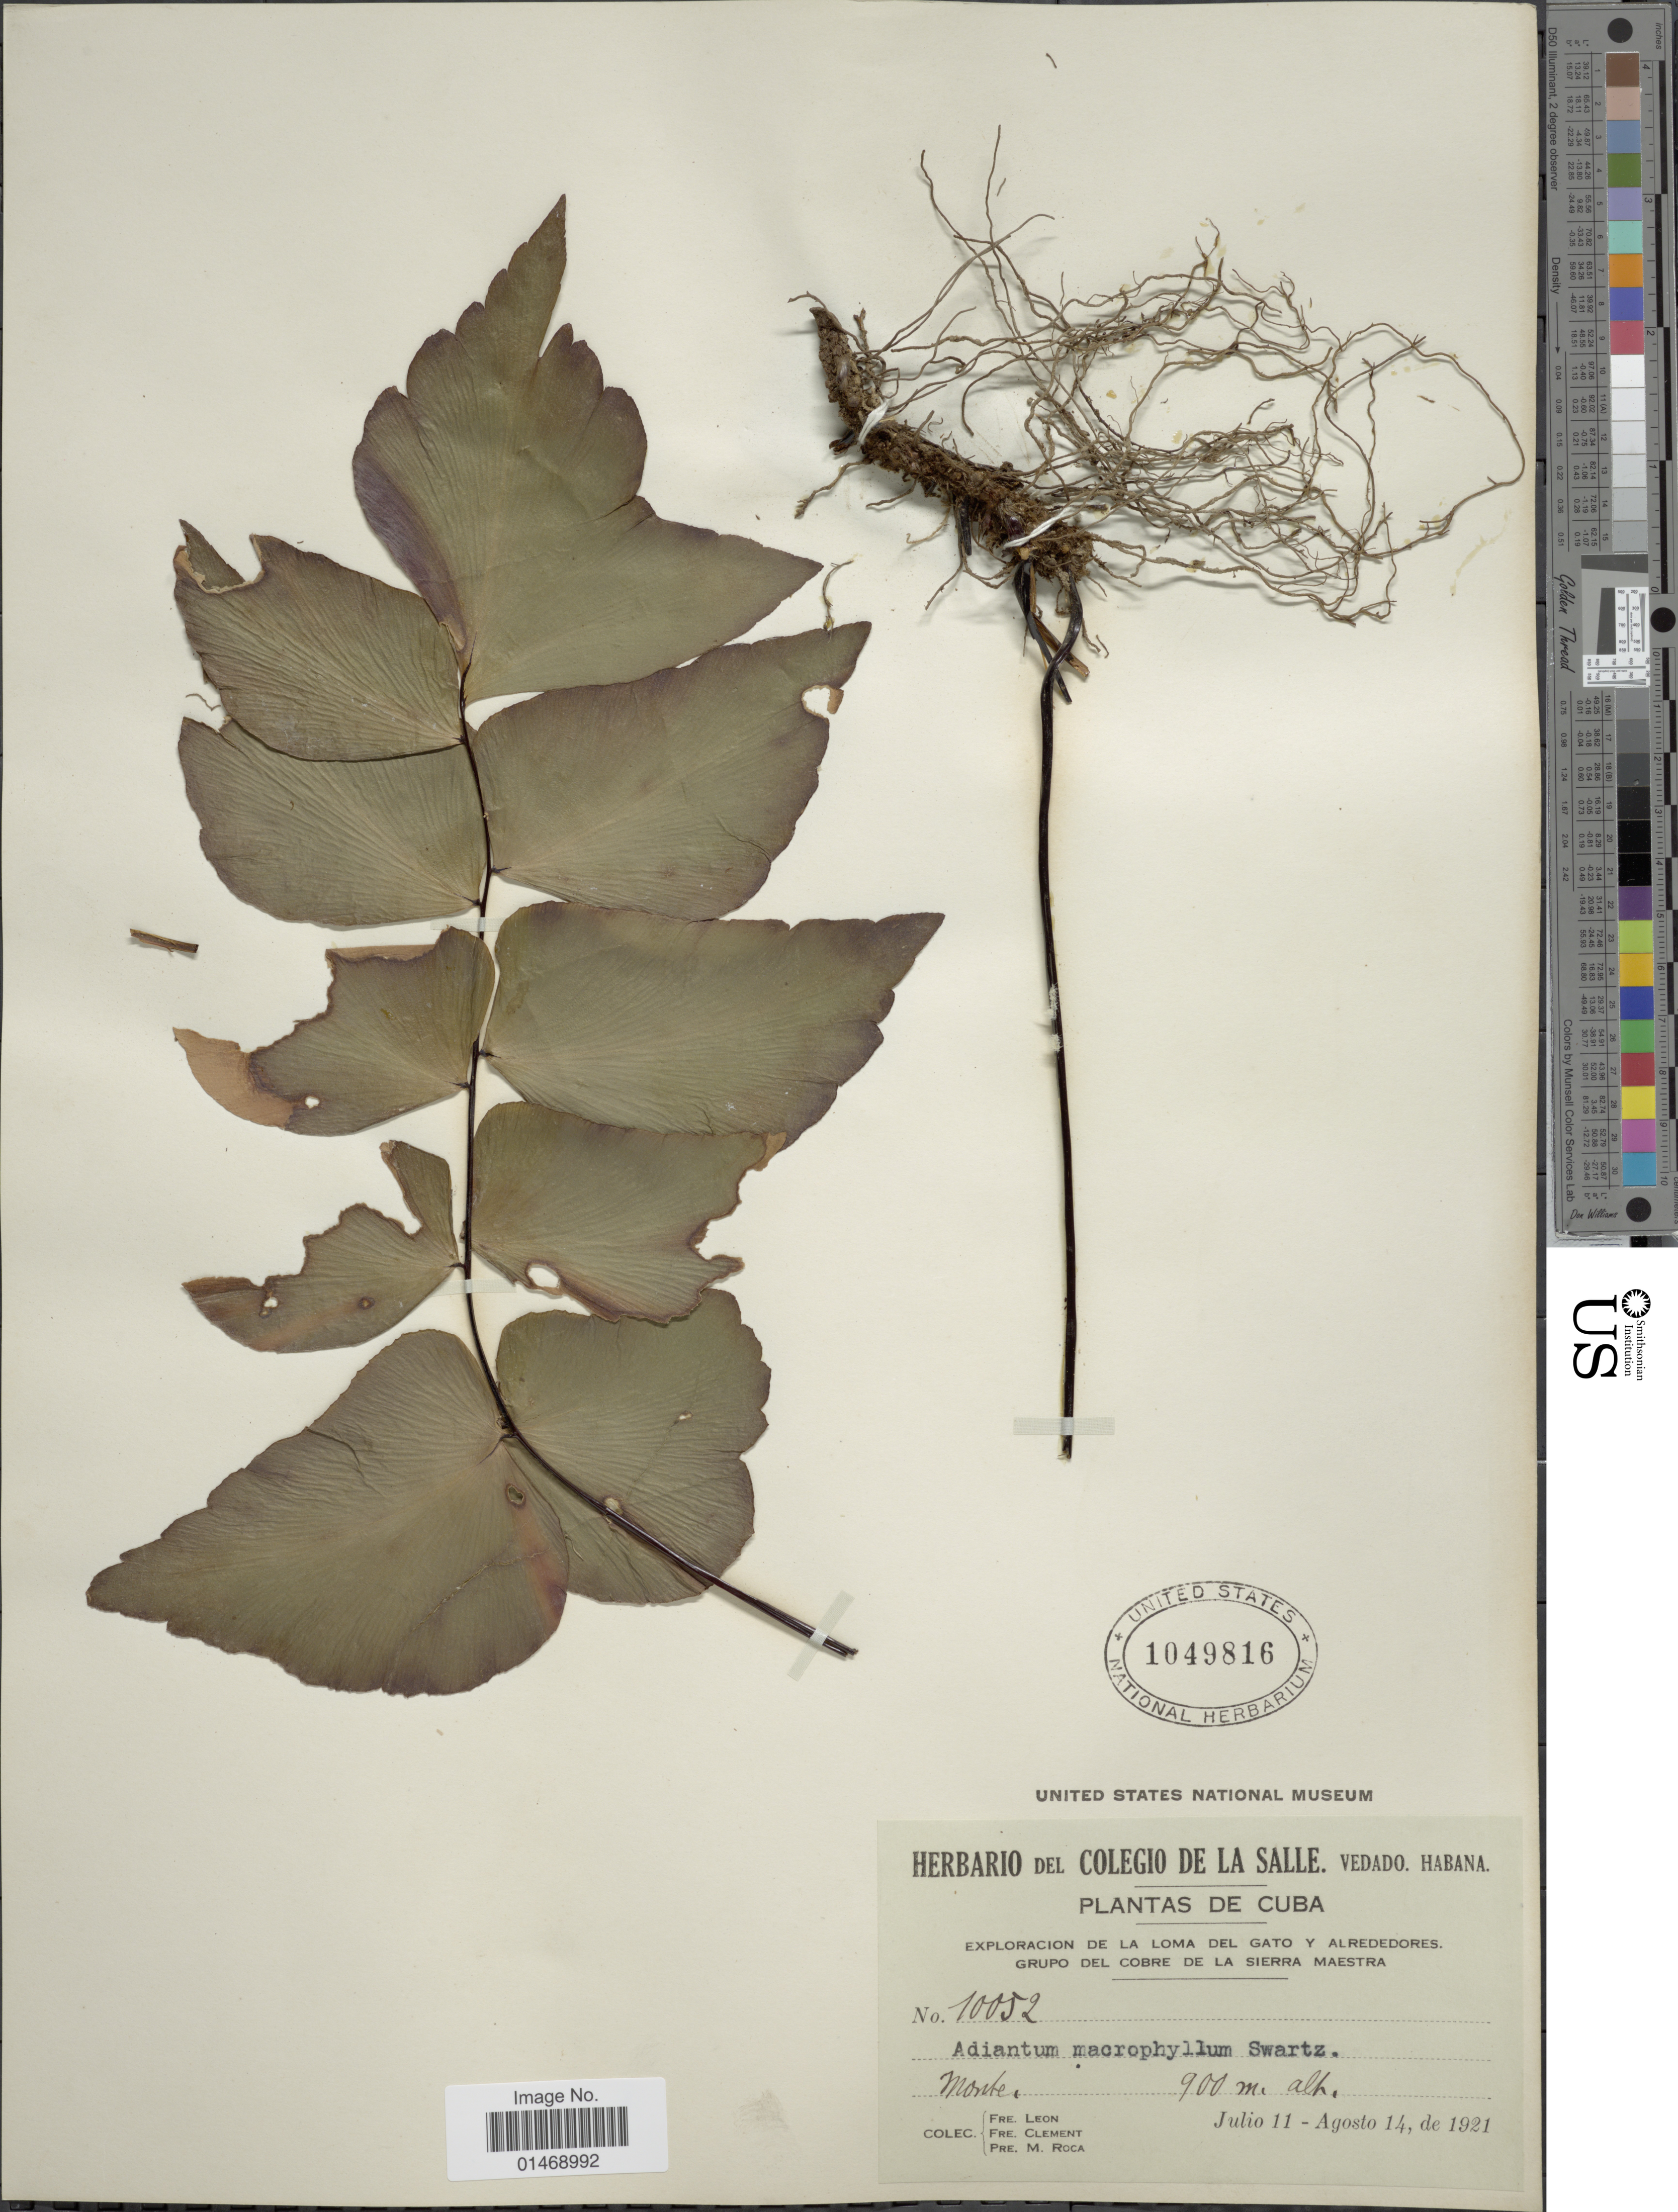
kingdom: Plantae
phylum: Tracheophyta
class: Polypodiopsida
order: Polypodiales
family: Pteridaceae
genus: Adiantum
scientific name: Adiantum macrophyllum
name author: Sw.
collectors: Bro. León, B. Clement & P. Roca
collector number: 10052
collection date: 1921-07-11/1921-08-14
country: Cuba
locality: De La Loma del Gato y Alrededores, Grupo del Cobre de La Sierra Maestra, Monte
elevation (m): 900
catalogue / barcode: US 1049816